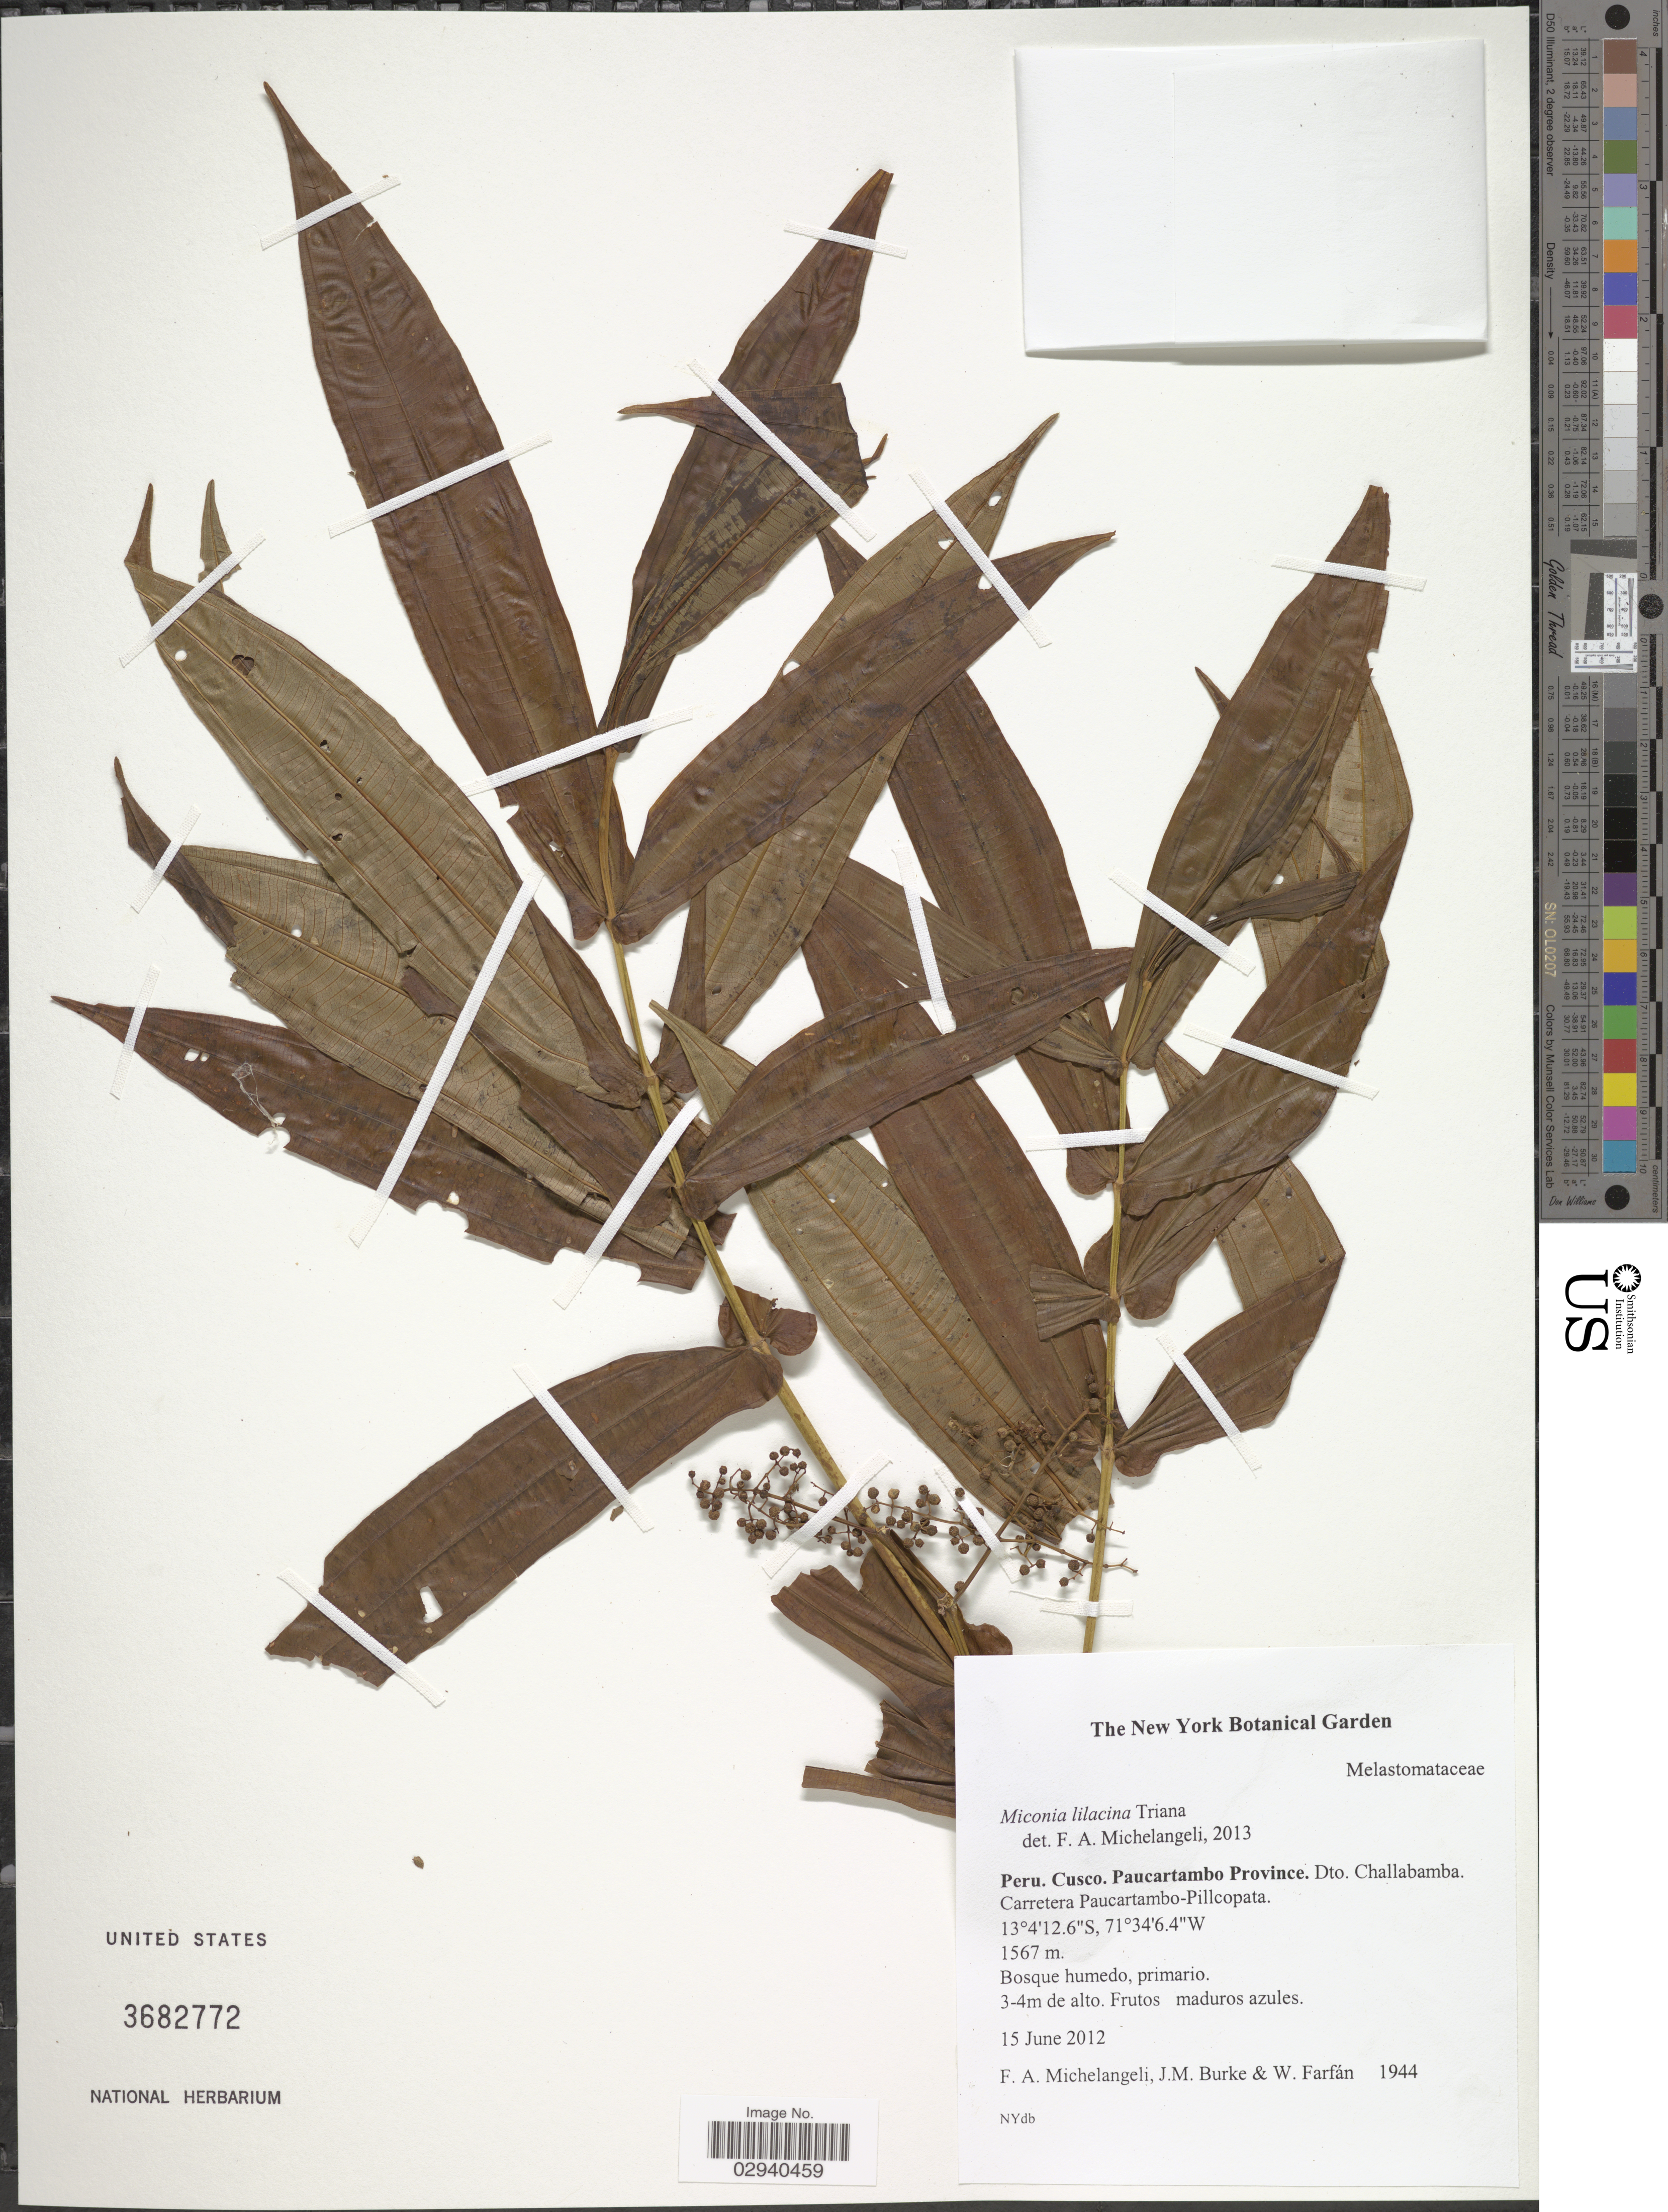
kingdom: Plantae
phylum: Tracheophyta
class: Magnoliopsida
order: Myrtales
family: Melastomataceae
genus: Miconia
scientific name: Miconia lilacina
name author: Triana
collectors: F. A. Michelangeli, Jac. M. Burke & W. Farfán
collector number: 1944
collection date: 2012-06-15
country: Peru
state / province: Cusco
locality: Paucartambo Province. Dto. Challabamba. Carretera Paucartambo-Pillcopata.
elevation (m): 1567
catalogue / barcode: US 3682772